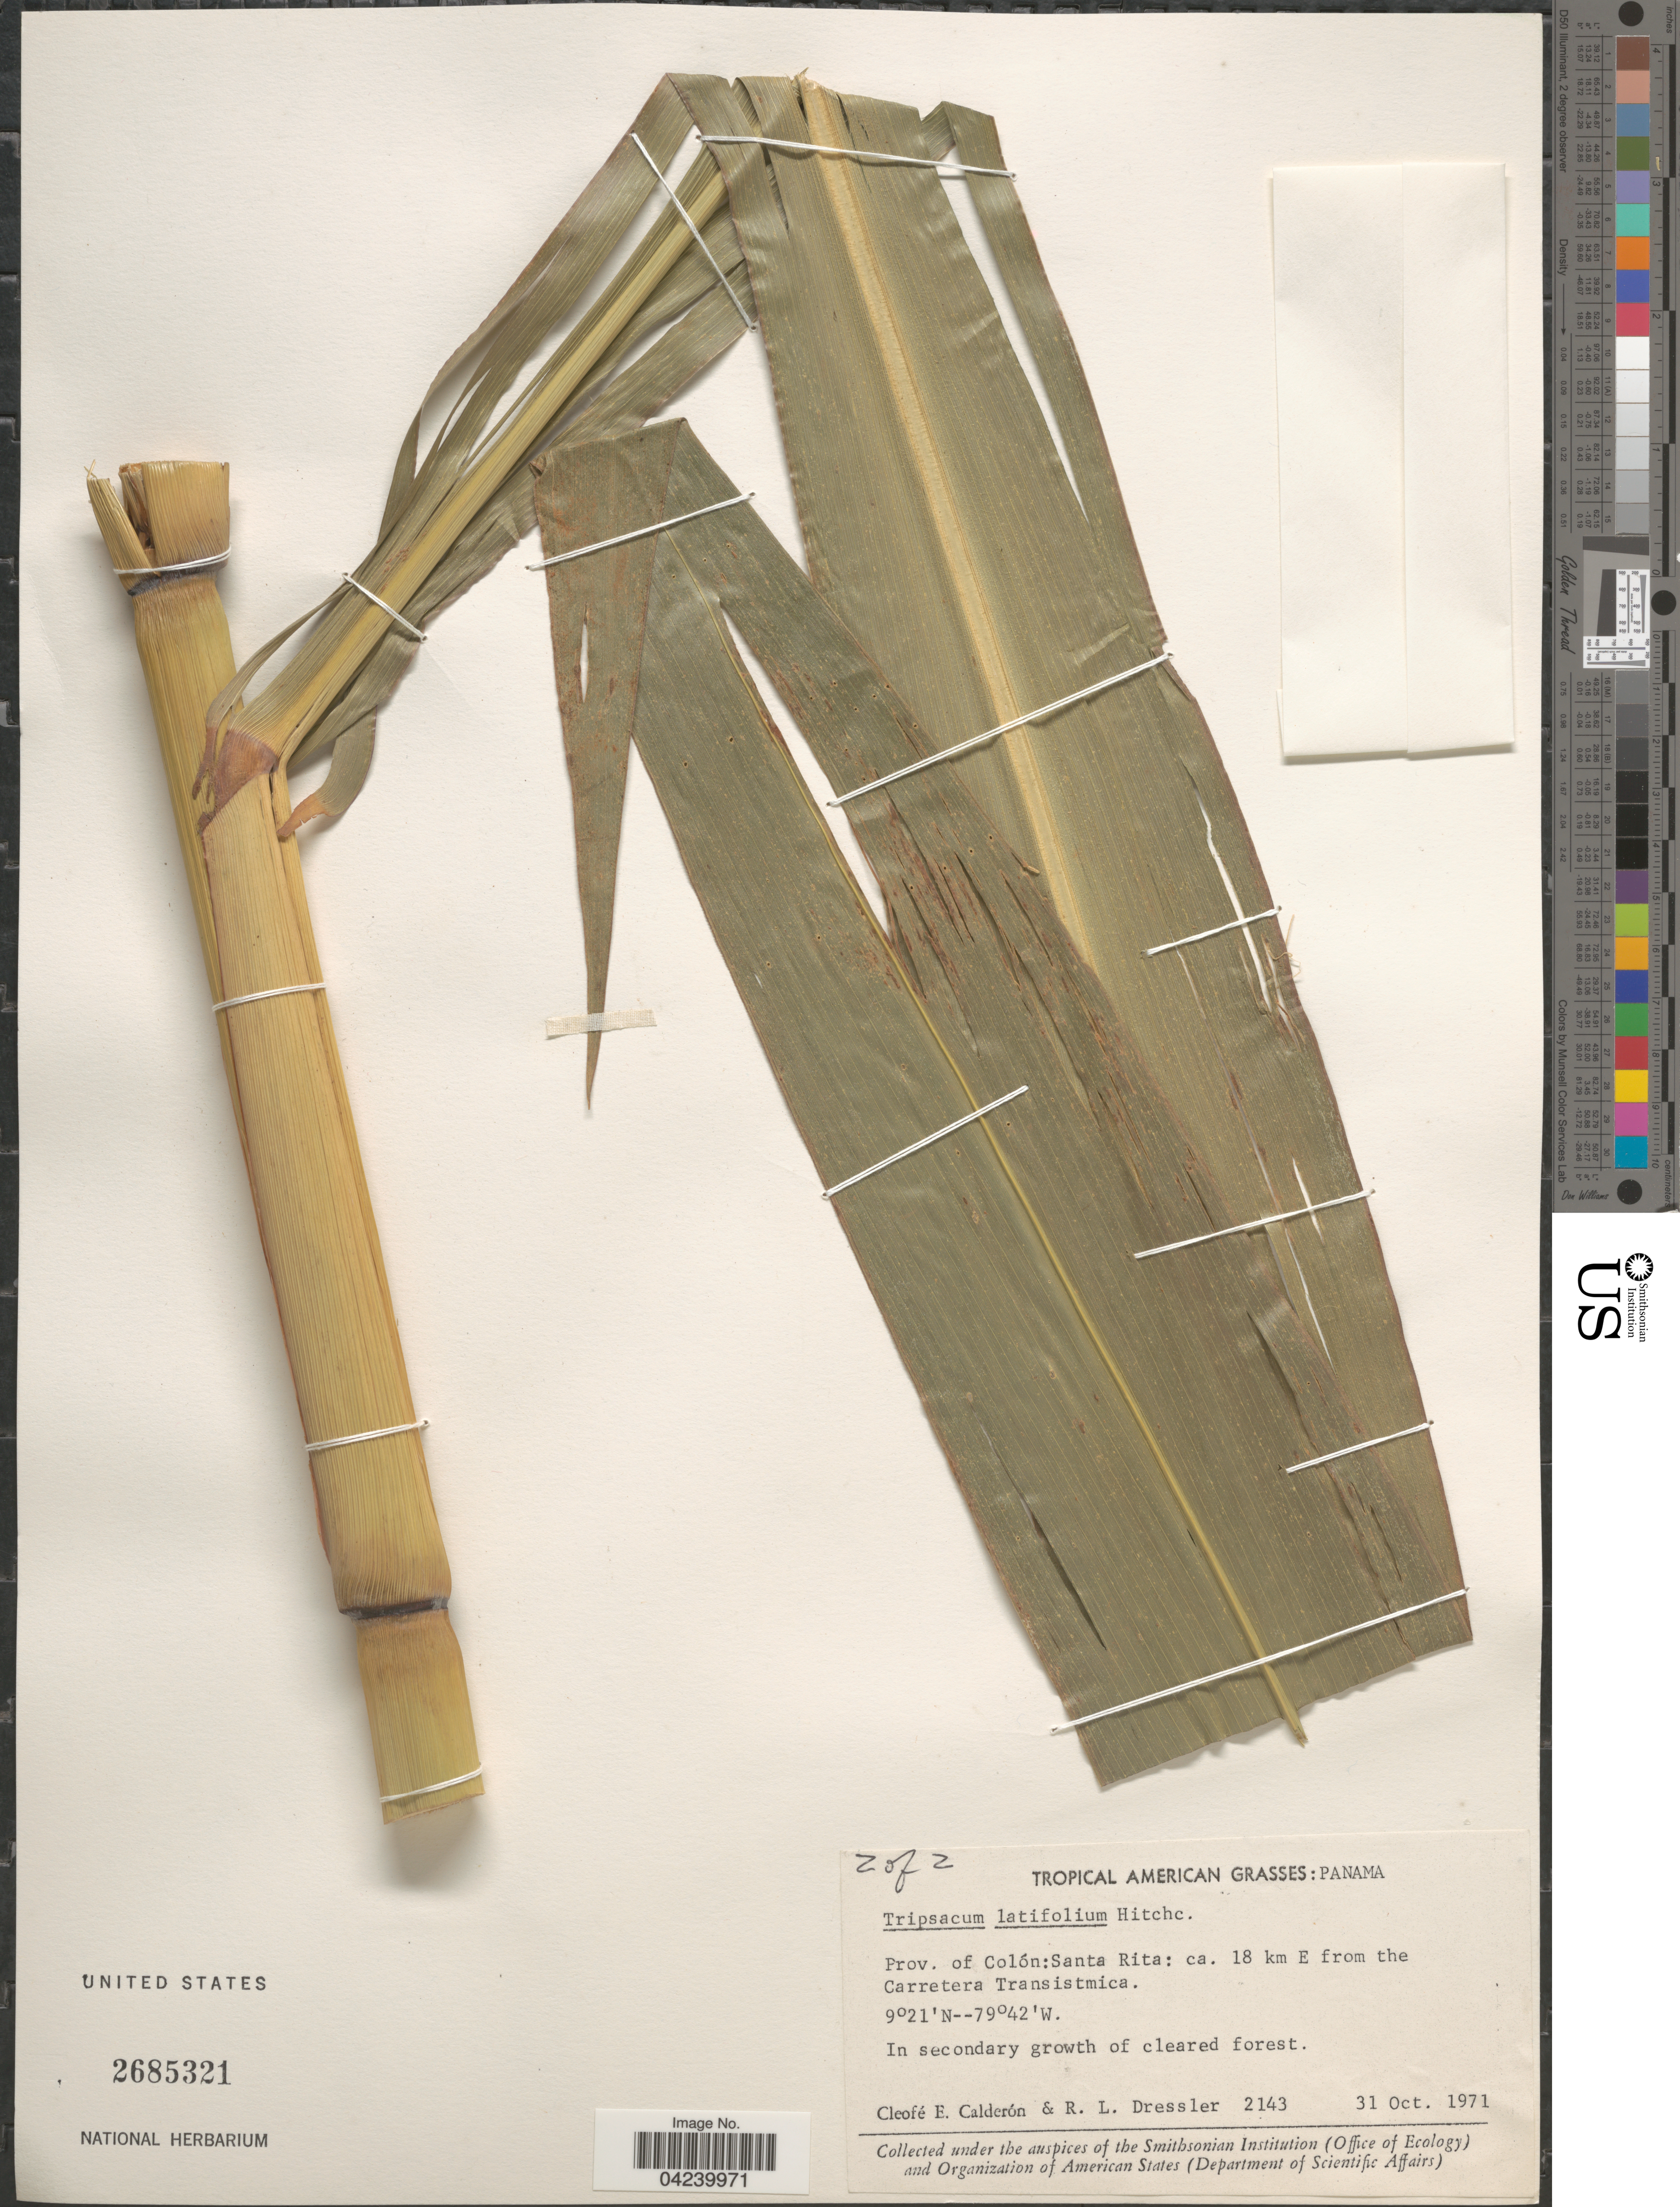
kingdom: Plantae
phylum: Tracheophyta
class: Liliopsida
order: Poales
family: Poaceae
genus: Tripsacum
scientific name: Tripsacum laxum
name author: Nash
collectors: C. E. Calderón & R. Dressler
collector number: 2143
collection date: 1971-10-31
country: Panama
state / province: Colón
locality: Santa Rita: ca. 18 km E from the Carretera Transistmica. In secondary growth of cleared forest.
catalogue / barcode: US 2685321